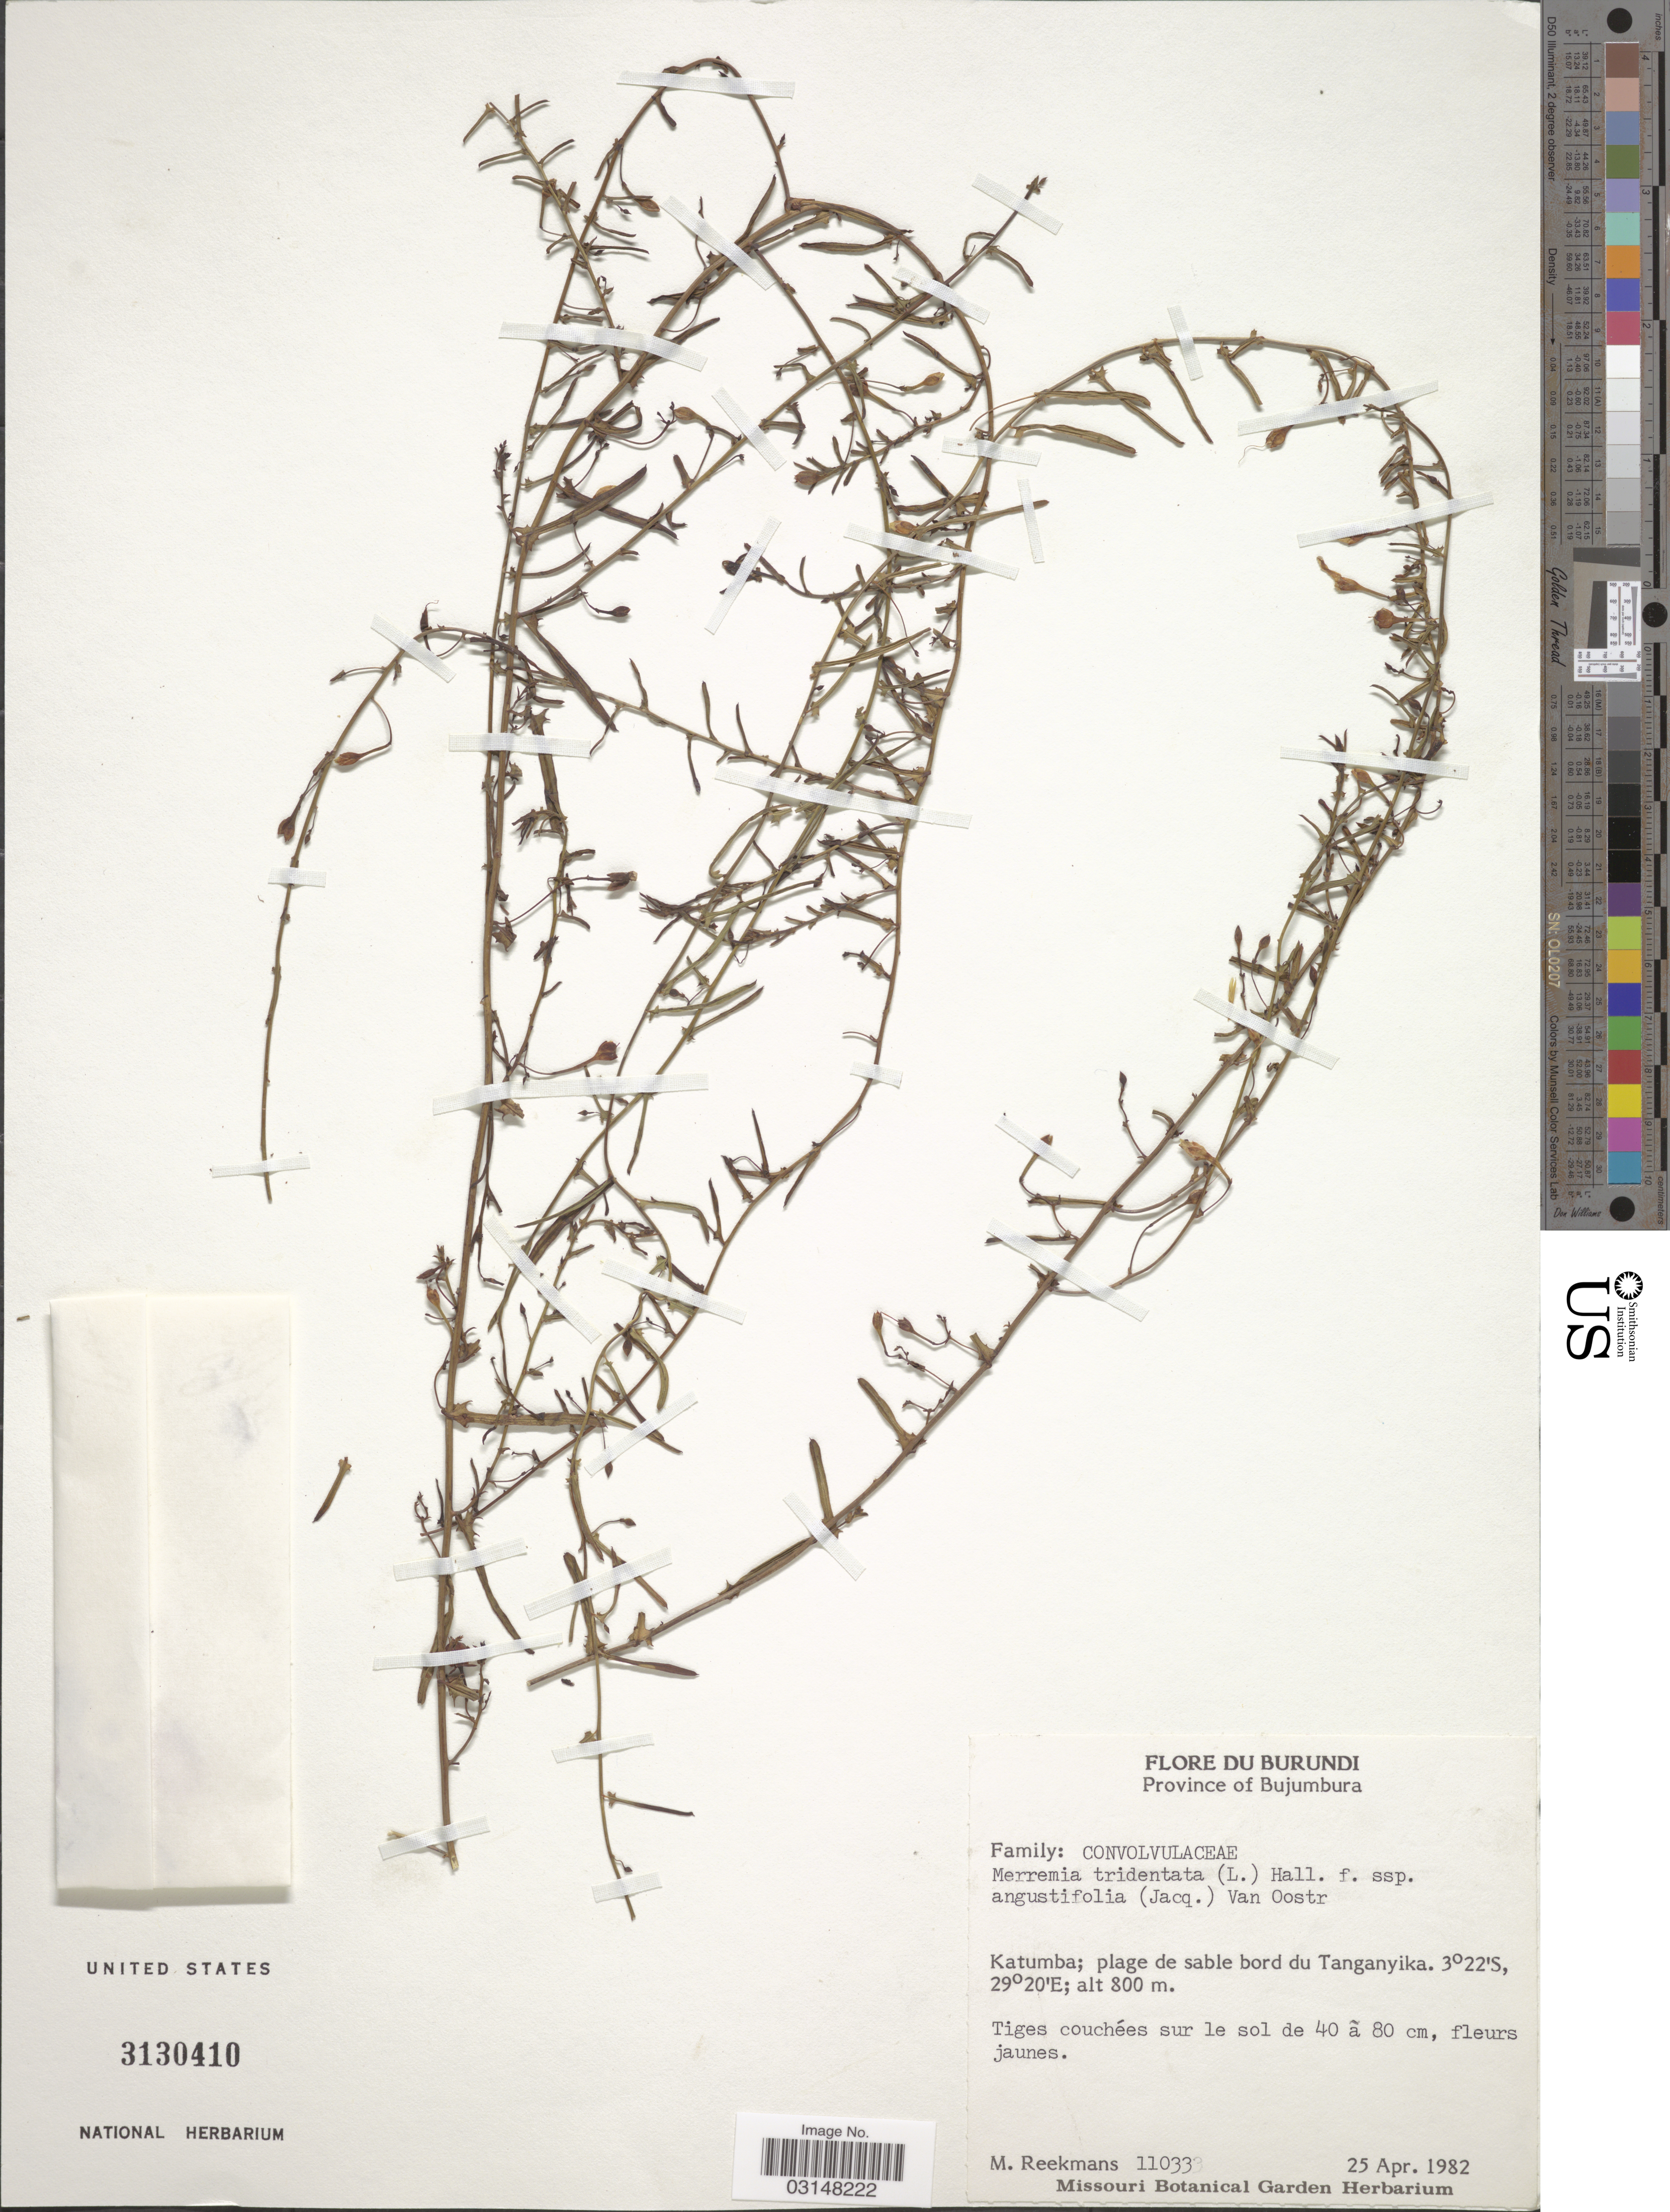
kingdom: Plantae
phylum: Tracheophyta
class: Magnoliopsida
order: Solanales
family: Convolvulaceae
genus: Xenostegia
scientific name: Xenostegia tridentata subsp. angustifolia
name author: Lejoly & Lisowski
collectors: M. Reekmans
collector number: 11033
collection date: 1982-04-25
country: Burundi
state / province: Bujumura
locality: Province of Bujumbura. Katumba; plage de sable bord du Tanganyika.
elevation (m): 800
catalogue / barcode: US 3130410